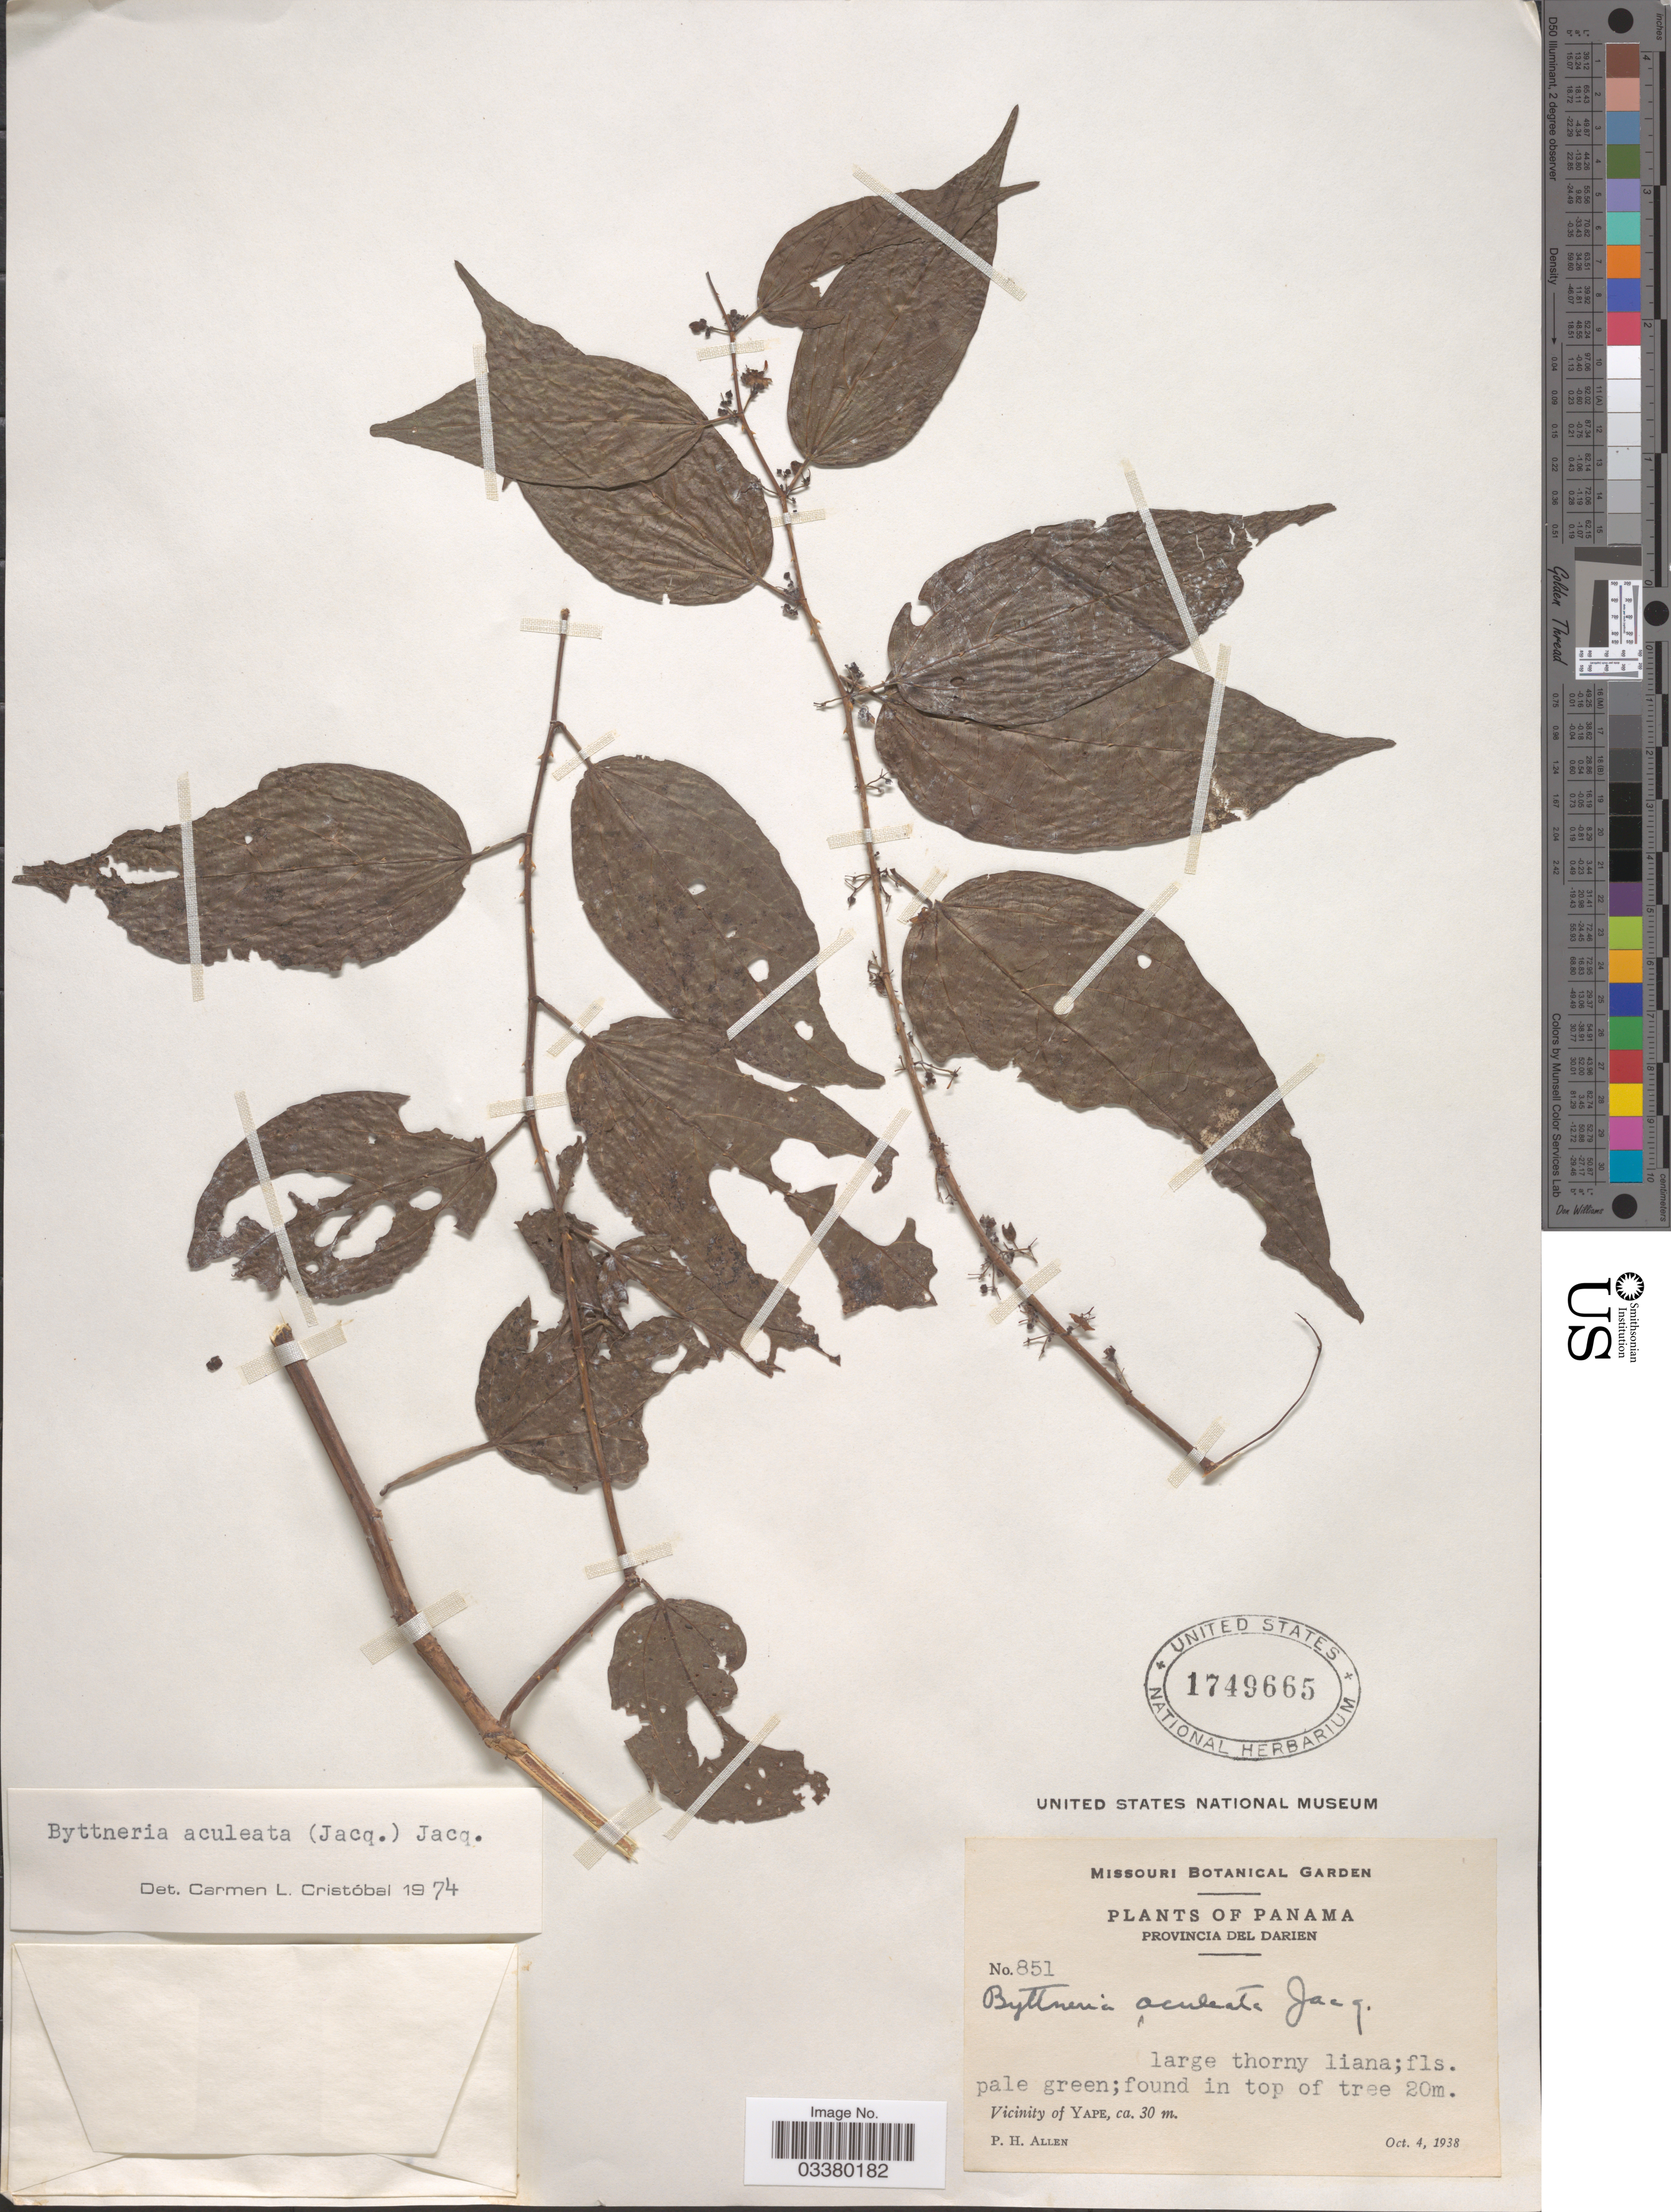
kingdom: Plantae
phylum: Tracheophyta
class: Magnoliopsida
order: Malvales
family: Malvaceae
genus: Byttneria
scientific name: Byttneria aculeata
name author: (Jacq.) Jacq.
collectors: P. H. Allen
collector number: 851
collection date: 1938-10-04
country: Panama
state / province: Darién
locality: Vicinity of Yape.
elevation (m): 30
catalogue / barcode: US 1749665